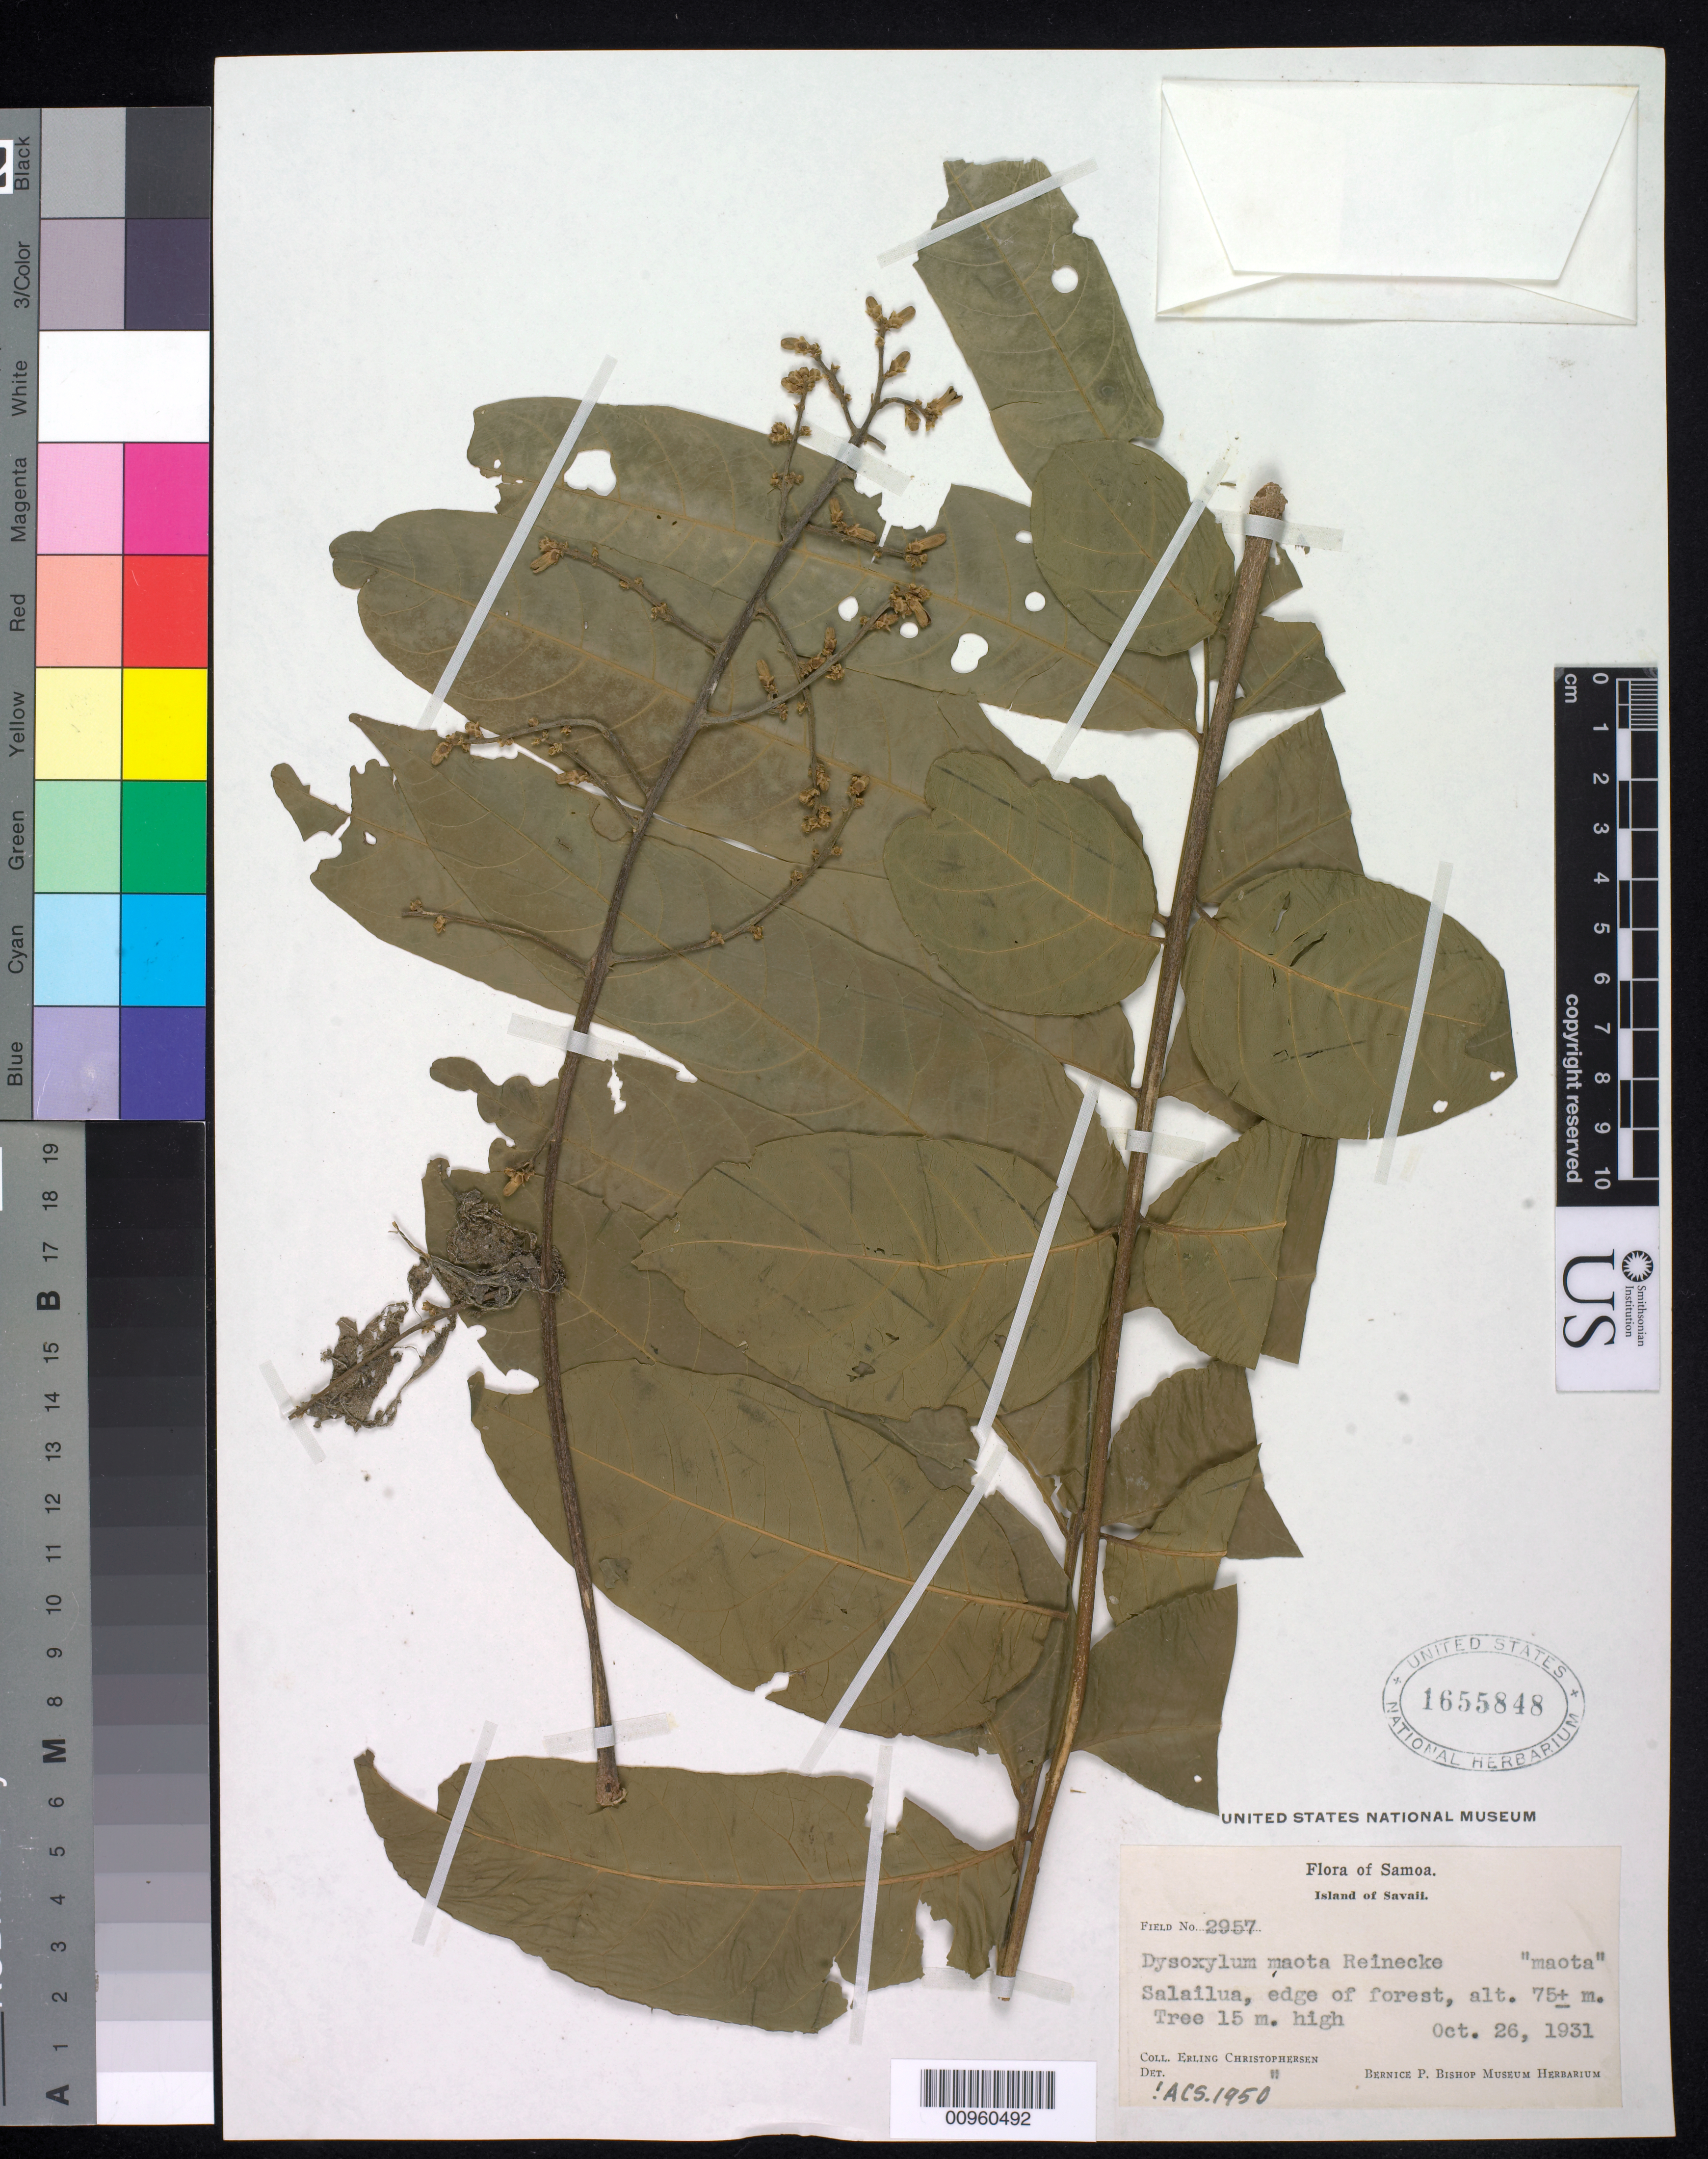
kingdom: Plantae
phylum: Tracheophyta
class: Magnoliopsida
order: Sapindales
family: Meliaceae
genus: Didymocheton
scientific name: Didymocheton gaudichaudianus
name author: A. Juss.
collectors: E. Christophersen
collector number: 2957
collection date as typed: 26 Oct 1931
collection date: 1931-10-26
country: Samoa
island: Savai'i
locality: Samoa, Salailum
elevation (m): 75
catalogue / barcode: US 1655848